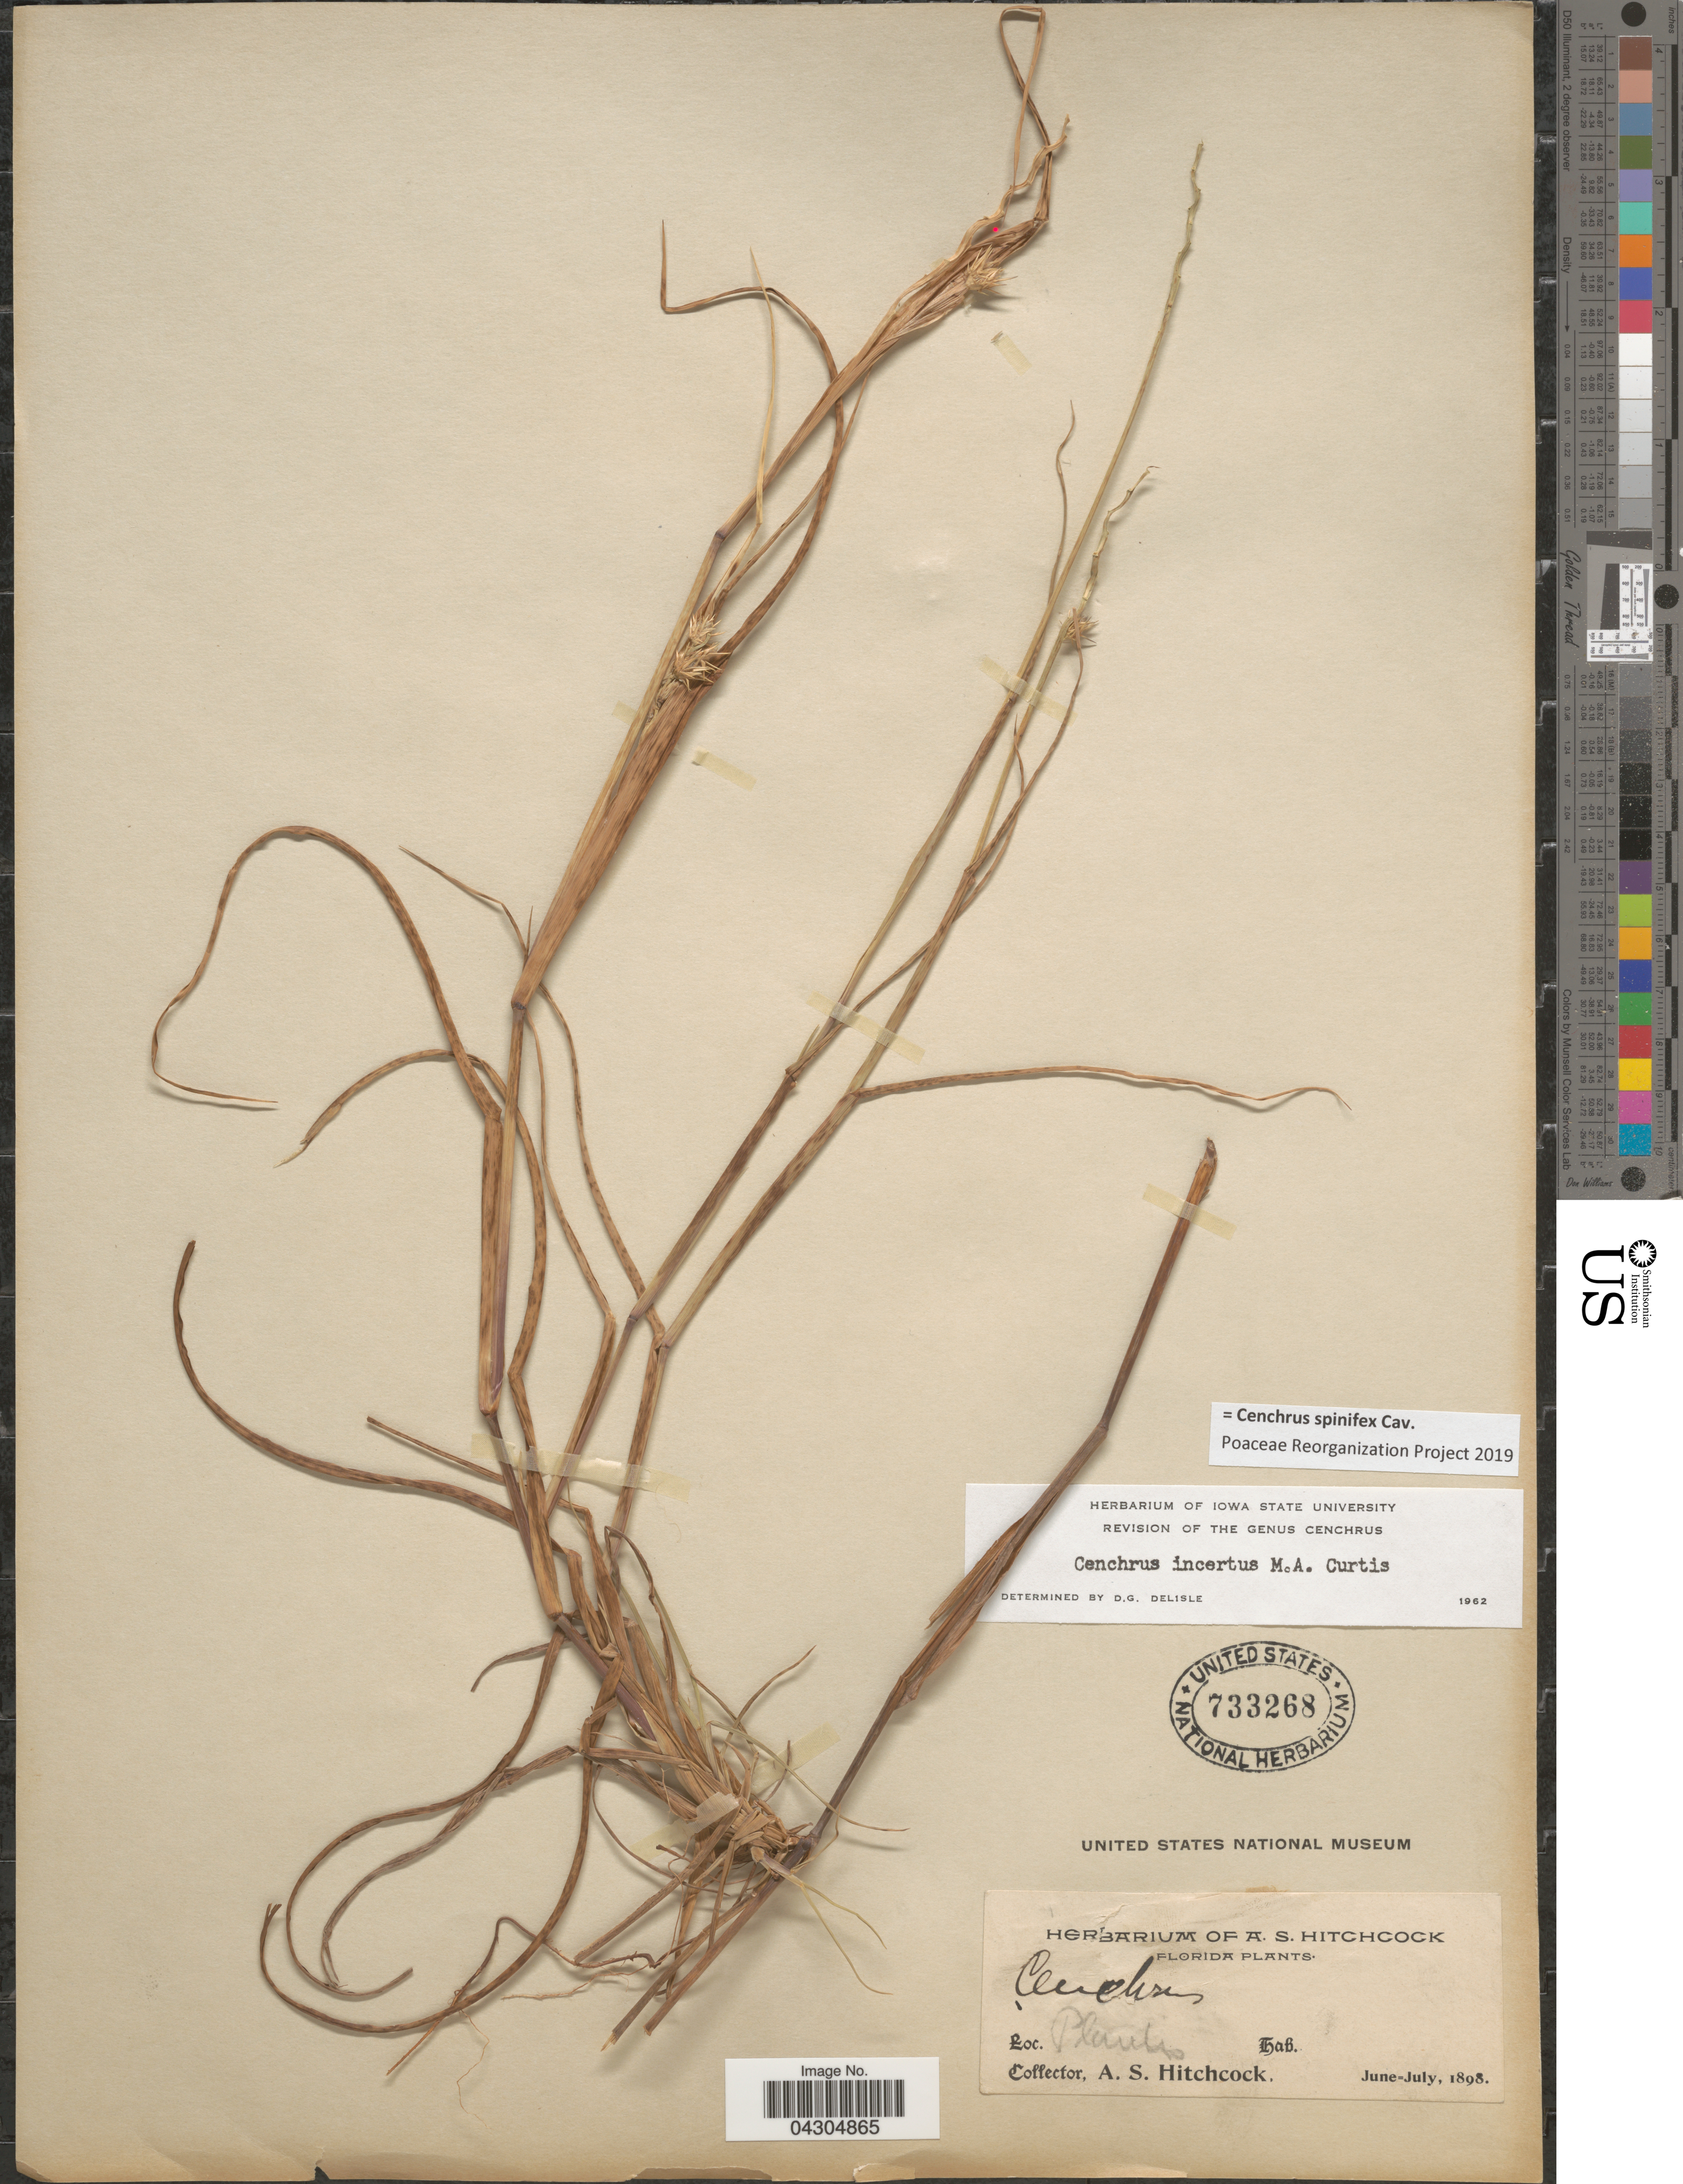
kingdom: Plantae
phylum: Tracheophyta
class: Liliopsida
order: Poales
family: Poaceae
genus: Cenchrus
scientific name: Cenchrus spinifex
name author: Cav.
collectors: A. S. Hitchcock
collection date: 1898-06/1898-07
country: United States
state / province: Florida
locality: Plantas [interpreted]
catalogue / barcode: US 733268